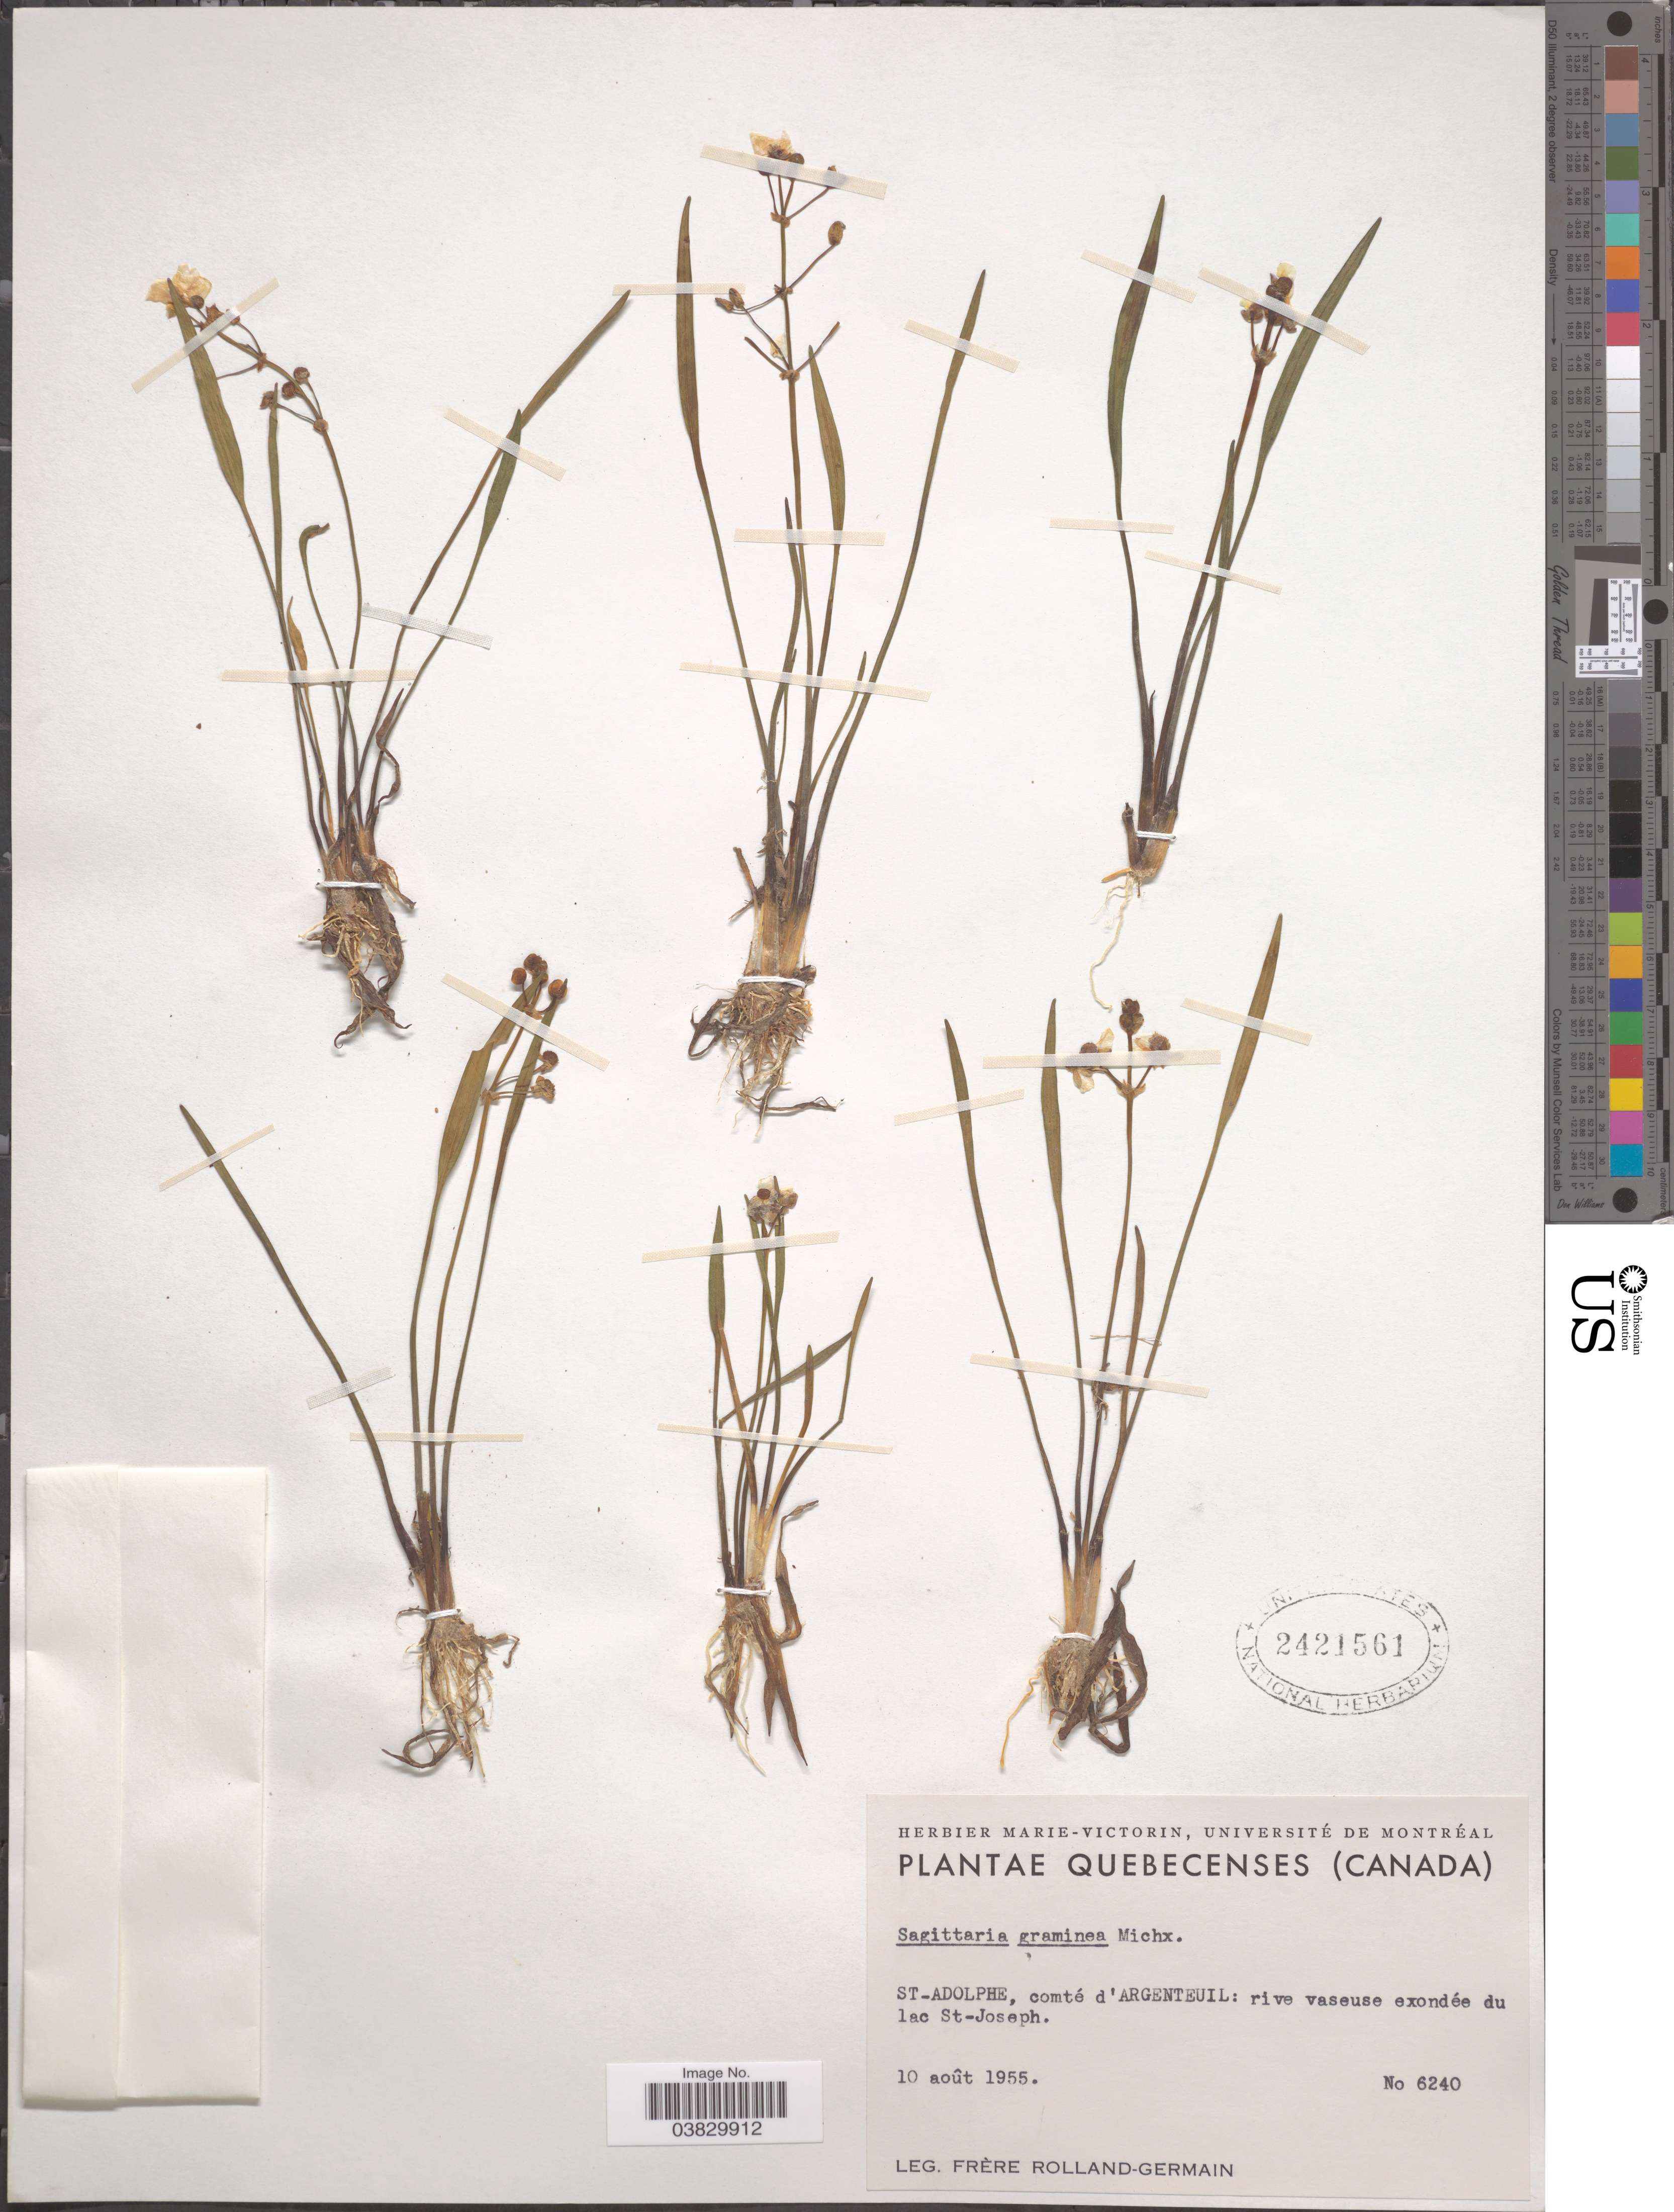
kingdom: Plantae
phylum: Tracheophyta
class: Liliopsida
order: Alismatales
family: Alismataceae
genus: Sagittaria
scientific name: Sagittaria graminea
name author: Michx.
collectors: Rolland-Germain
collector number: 6240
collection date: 1955-08-10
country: Canada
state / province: Quebec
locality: St. Adolphe, comté d'Argenteuil: rive vaseuse exondée du lac St. Joseph.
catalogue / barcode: US 2421561